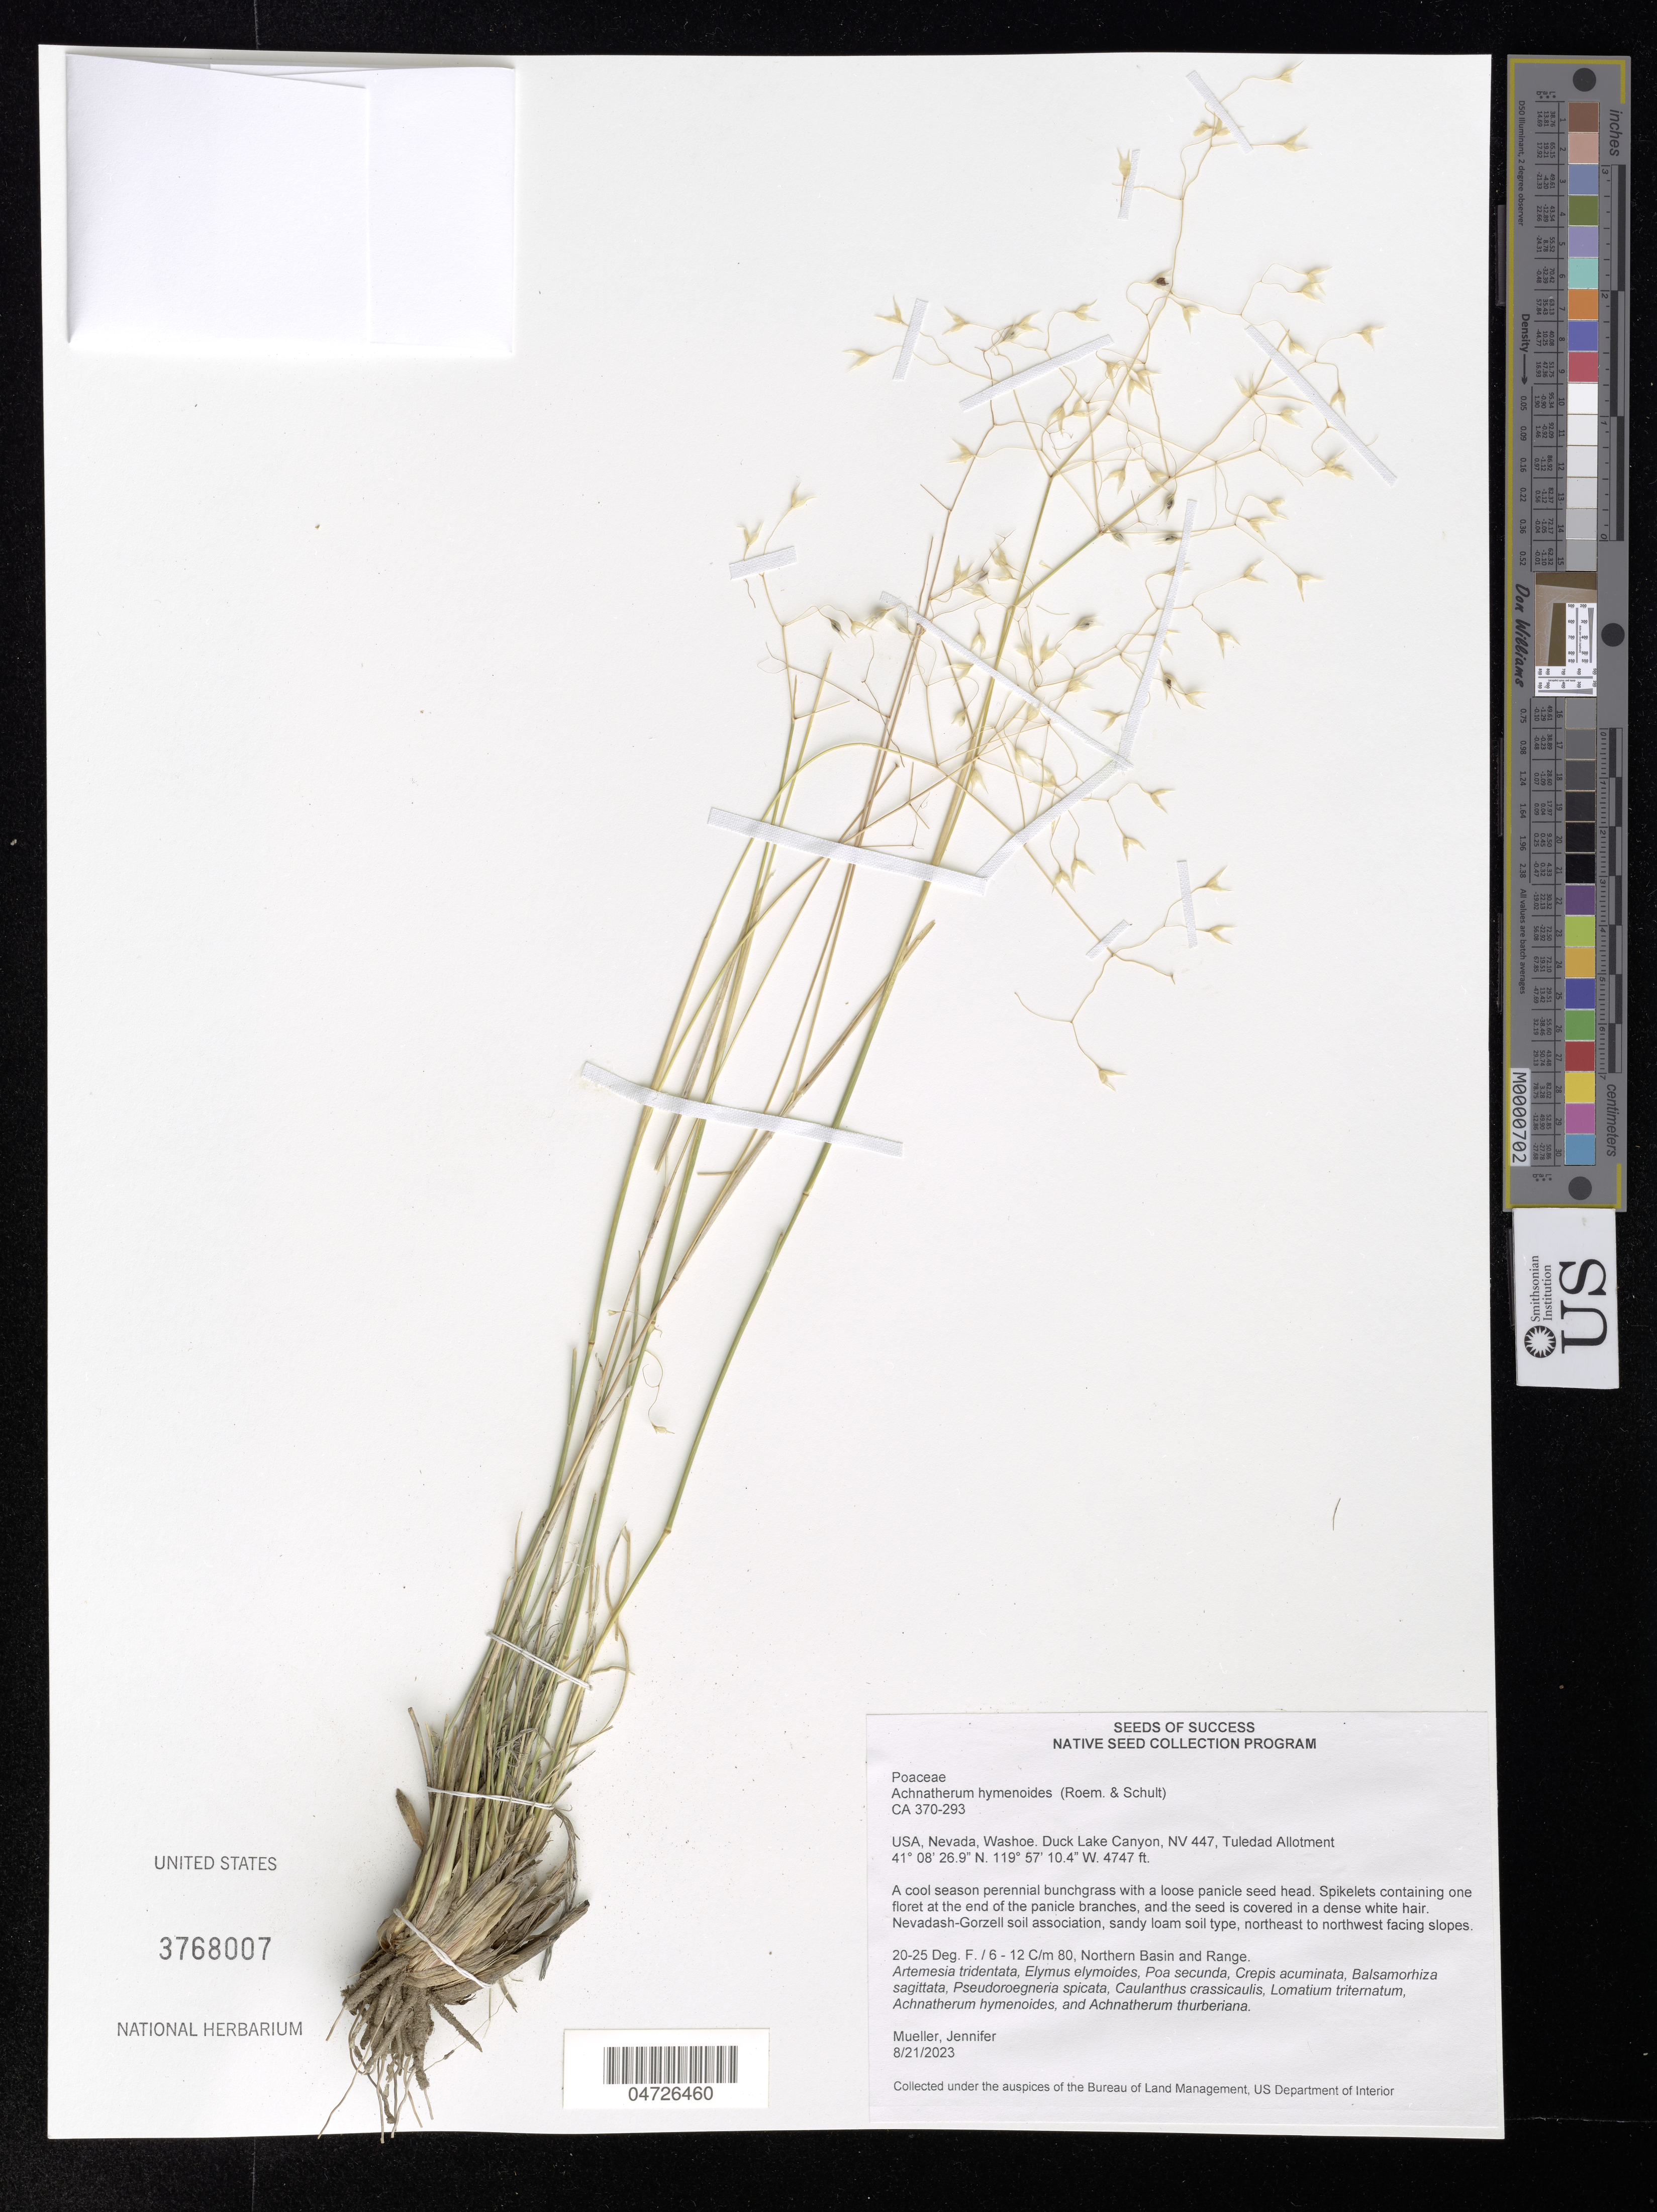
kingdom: Plantae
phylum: Tracheophyta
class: Liliopsida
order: Poales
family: Poaceae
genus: Achnatherum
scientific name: Achnatherum hymenoides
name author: (Roem. & Schult.) Barkworth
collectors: J. Mueller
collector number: CA 370-293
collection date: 2023-08-21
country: United States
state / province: Nevada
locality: Washoe. Duck Lake Canyon, NV 447, Tuledad Allotment.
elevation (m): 1447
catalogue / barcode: US 3768007